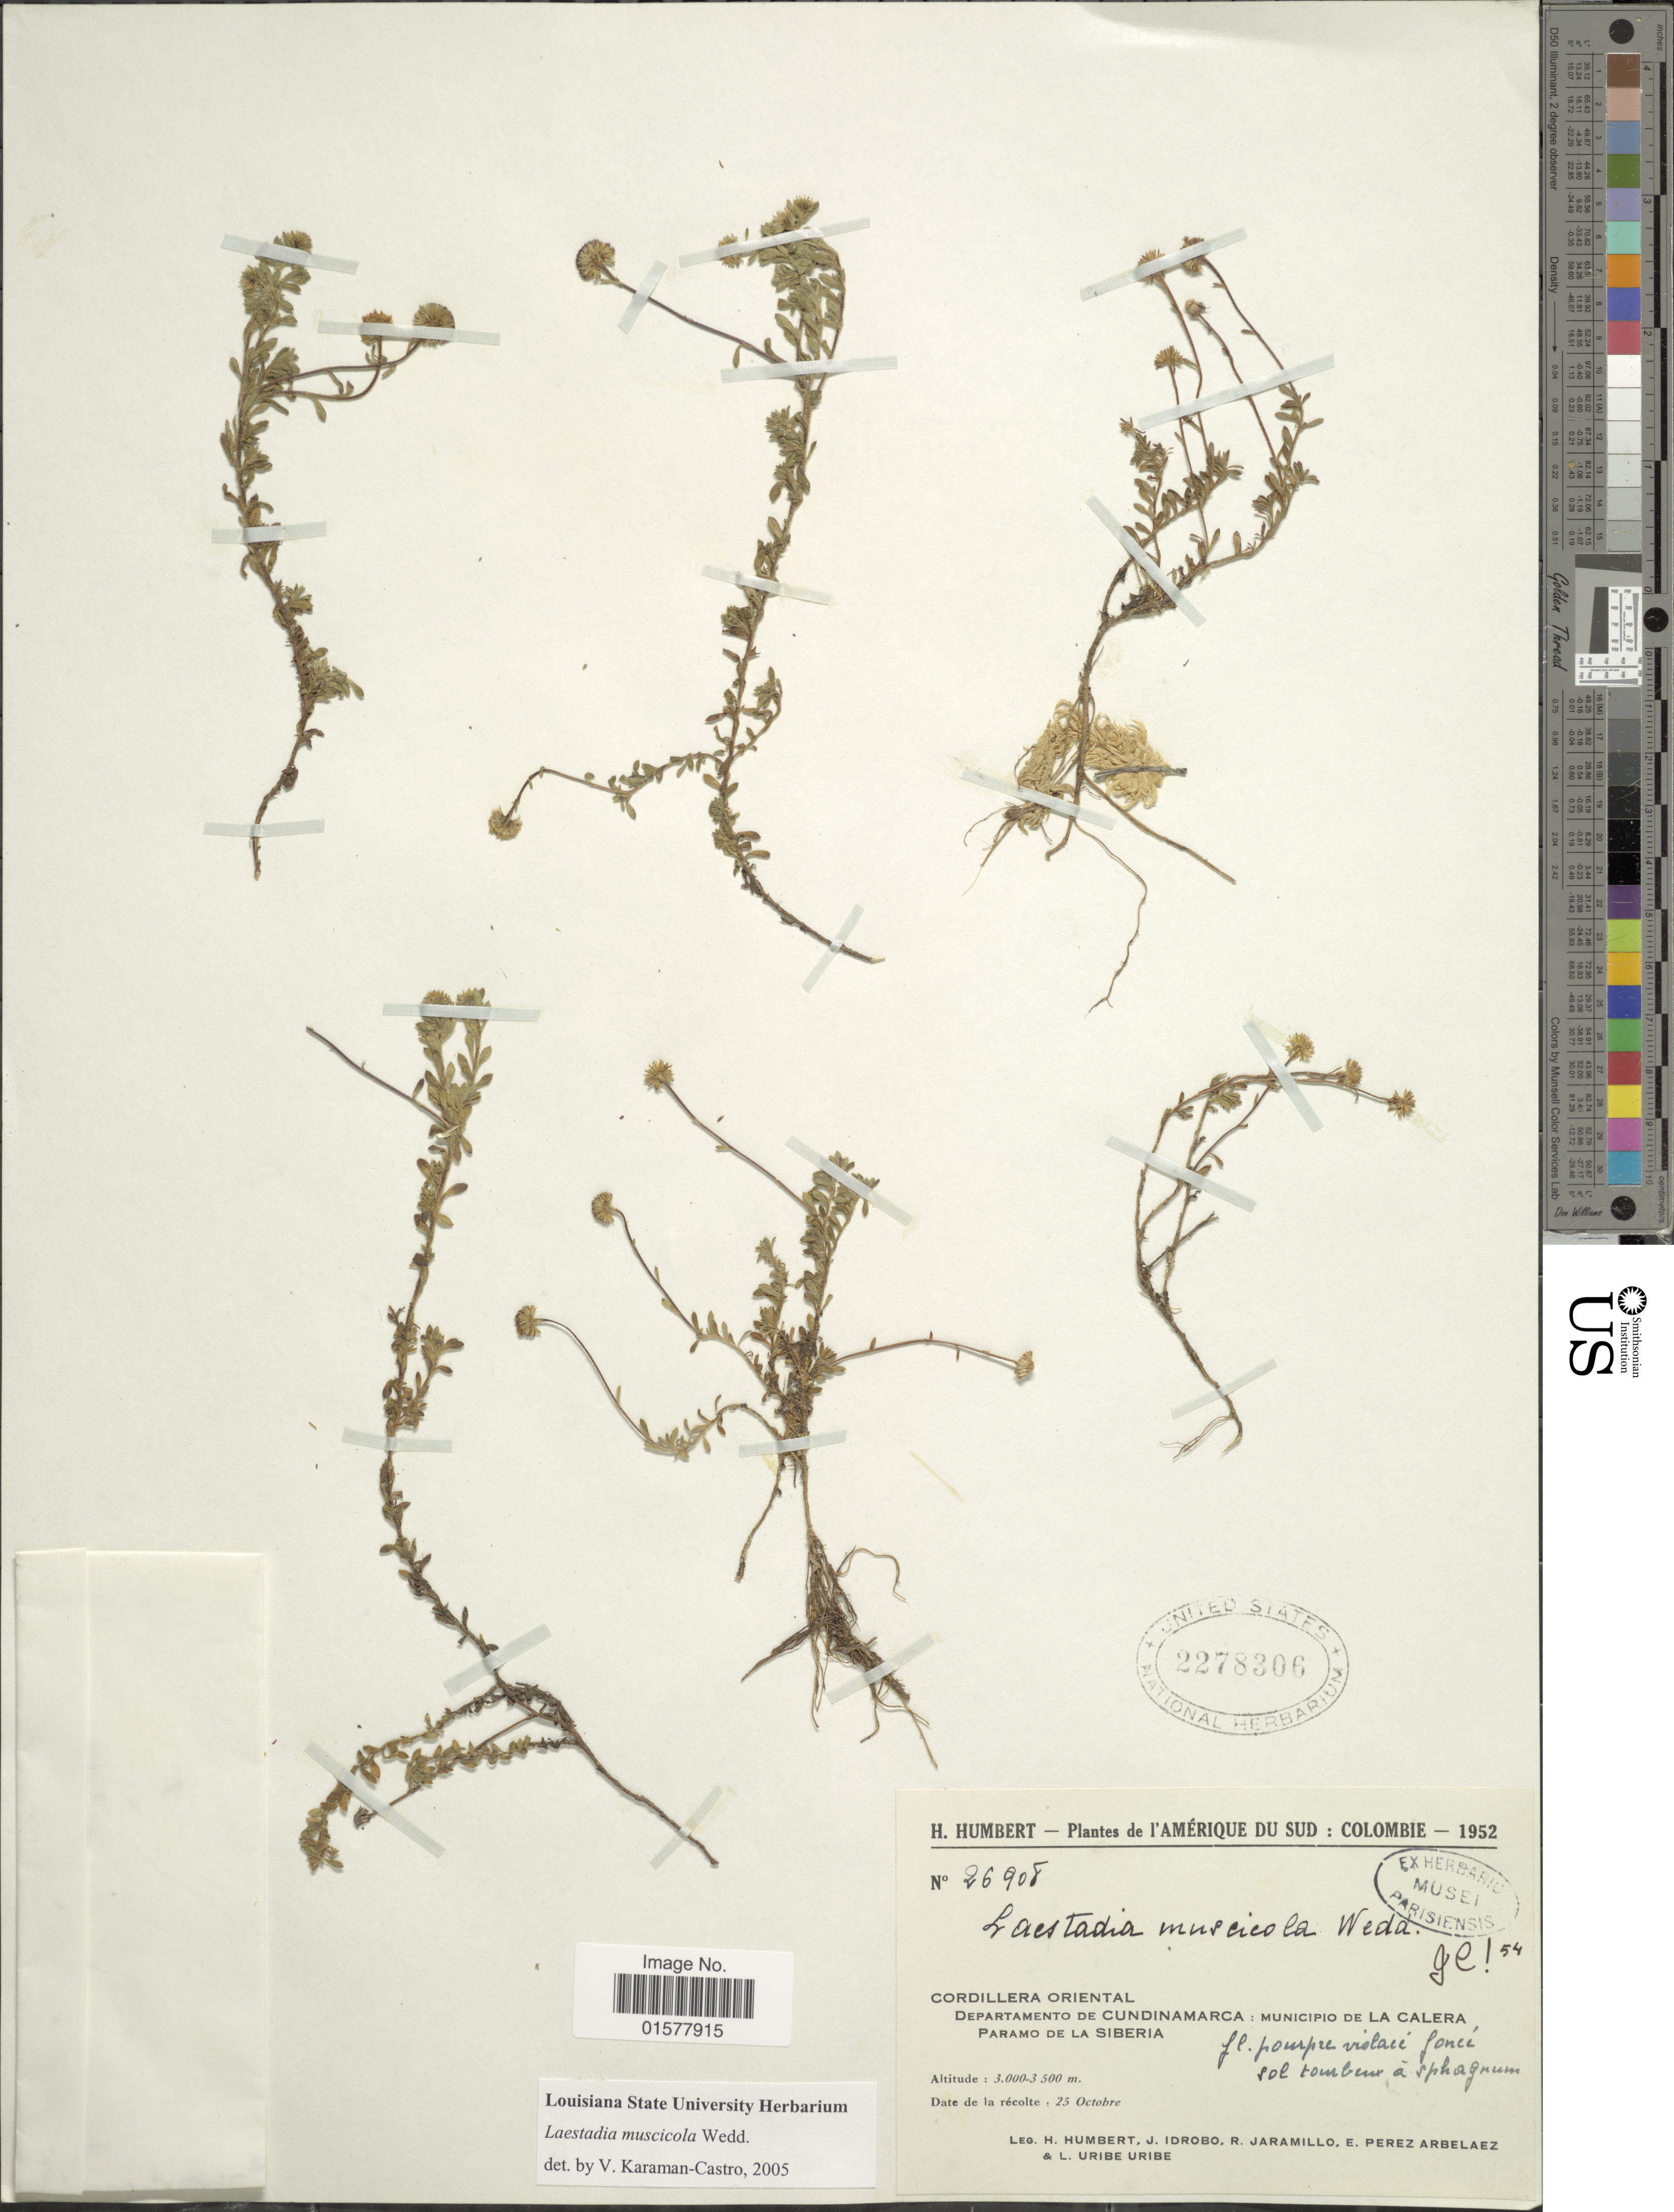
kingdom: Plantae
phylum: Tracheophyta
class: Magnoliopsida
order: Asterales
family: Asteraceae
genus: Laestadia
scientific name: Laestadia muscicola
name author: Wedd.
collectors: H. Humbert, J. M. Idrobo, R. Jaramillo M., E. Pérez Arbeláez & L. Uribe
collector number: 26908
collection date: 1952-10-25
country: Colombia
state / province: Cundinamarca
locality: Cordillera Oriental, Departamento de Cundinamarca: Municipio de La Calera, Paramo De La Siberia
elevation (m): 3000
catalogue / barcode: US 2278306